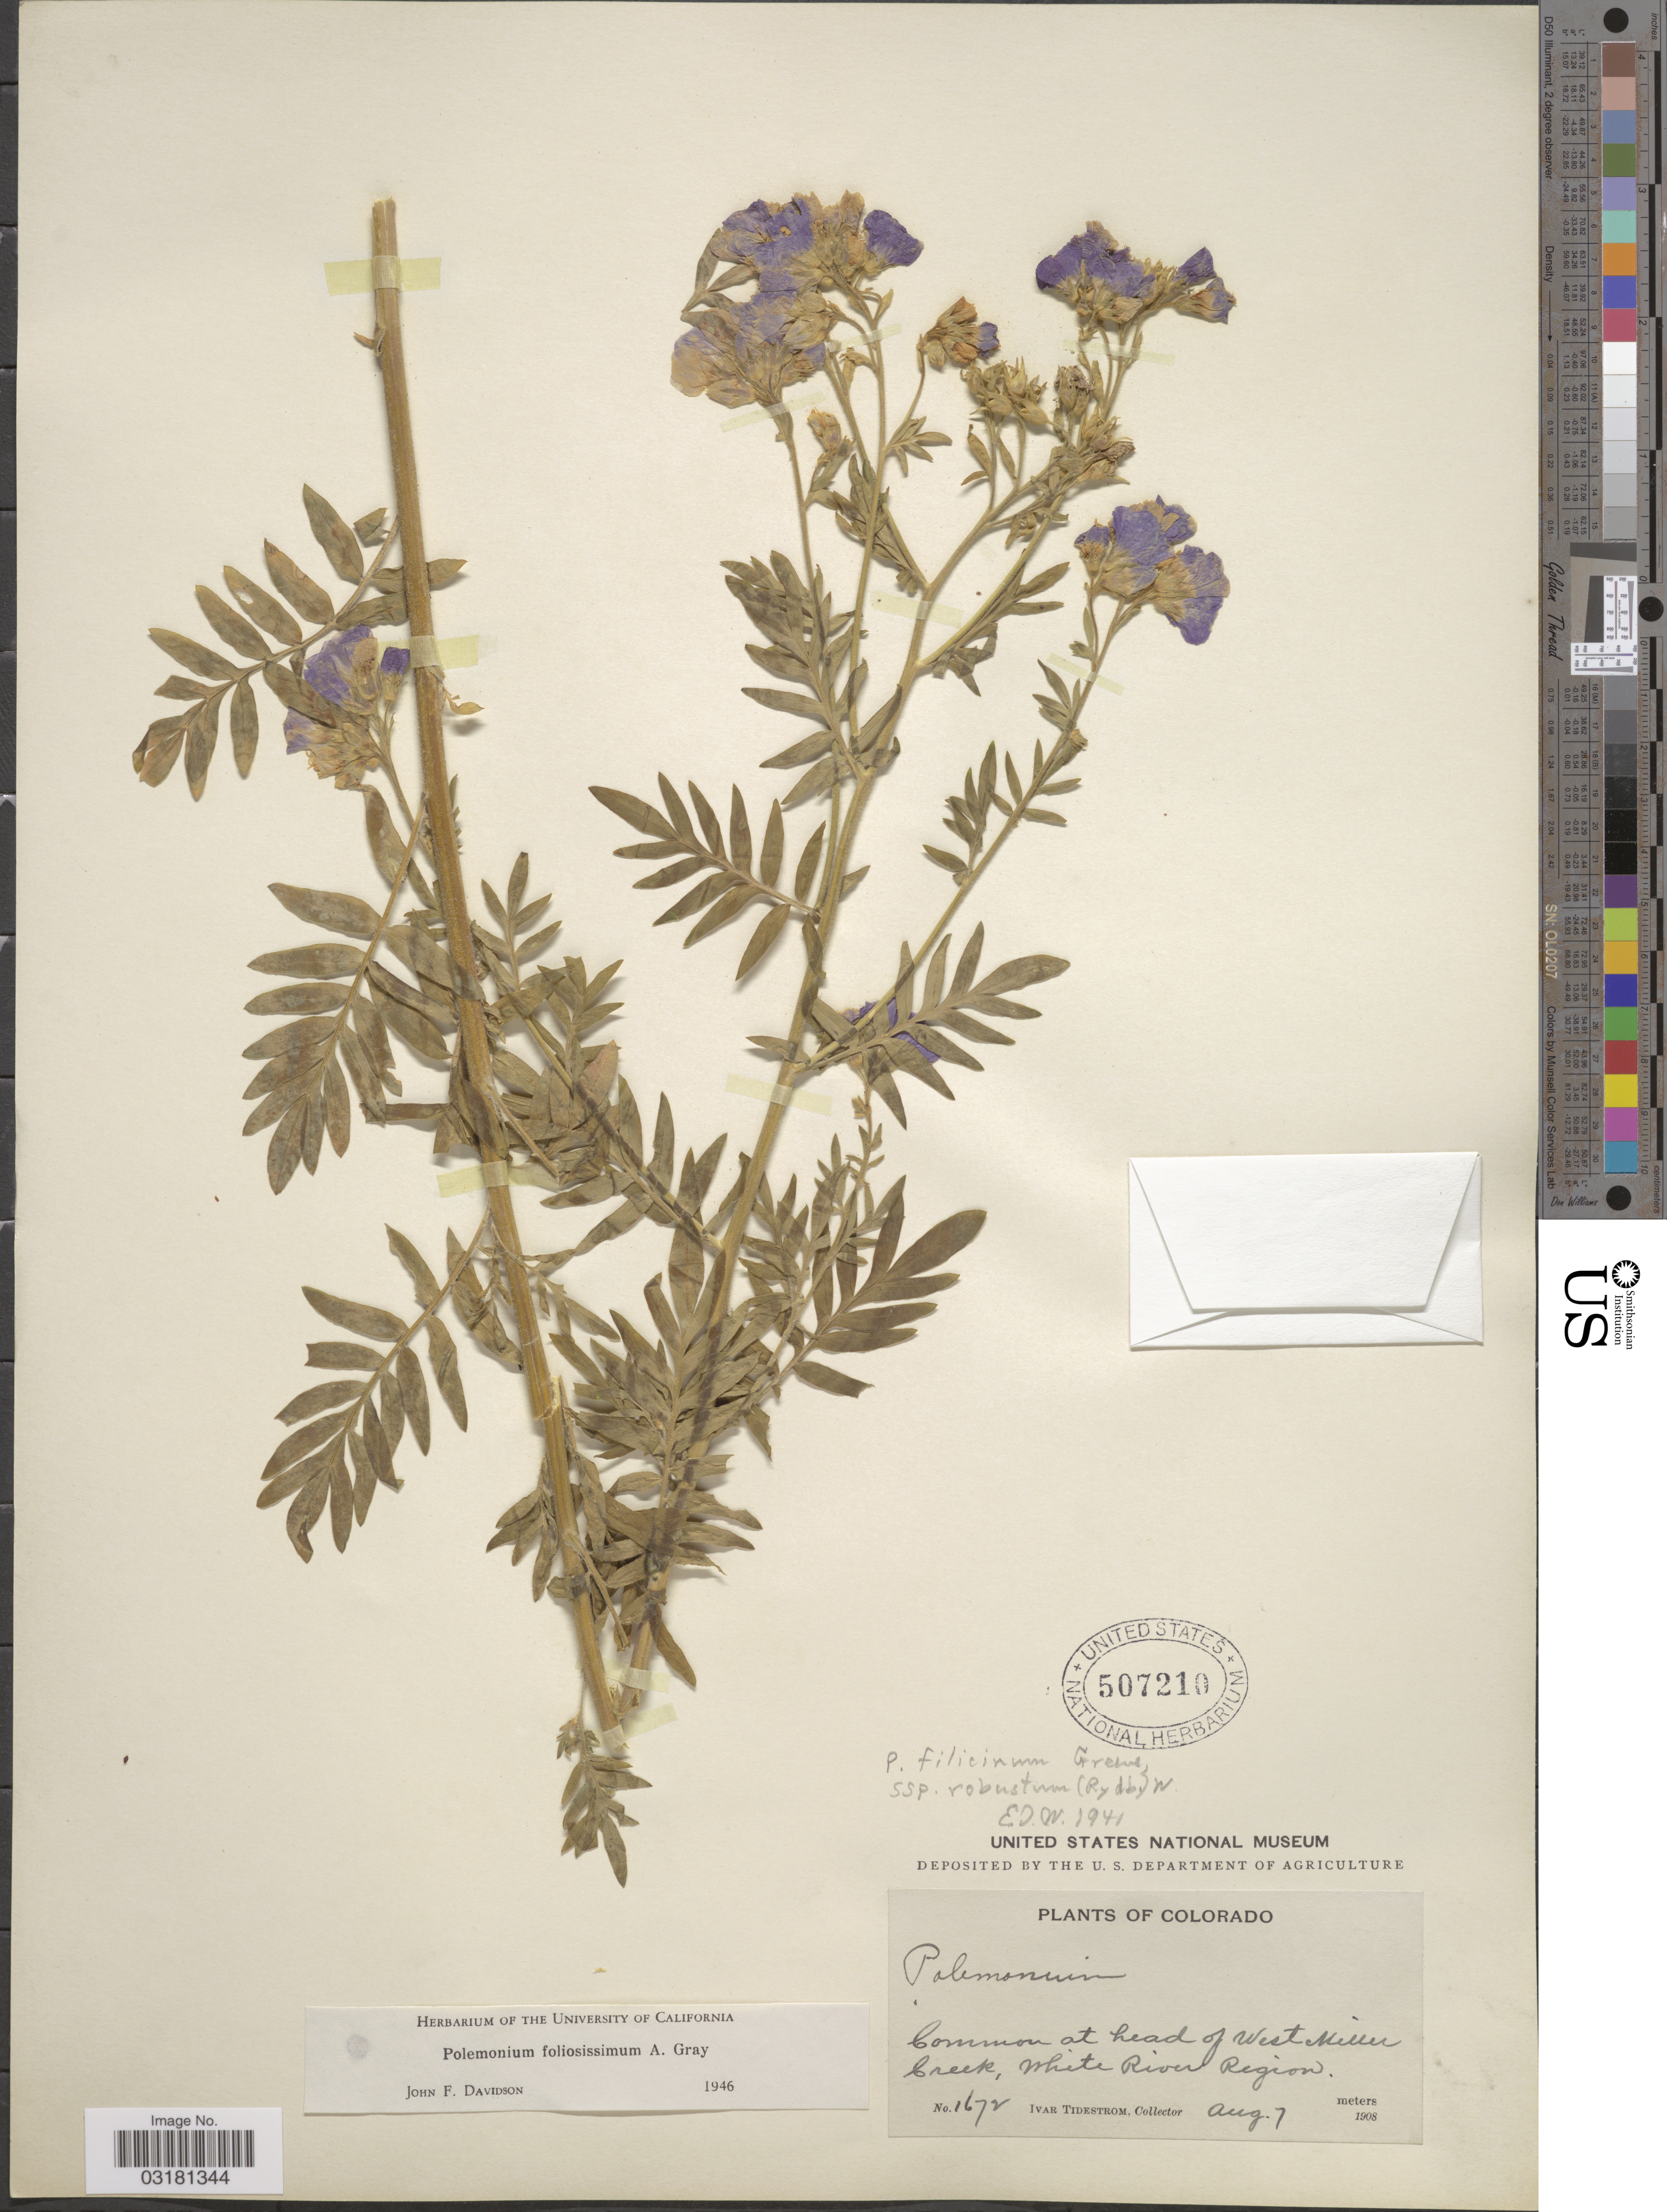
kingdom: Plantae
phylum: Tracheophyta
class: Magnoliopsida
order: Ericales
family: Polemoniaceae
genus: Polemonium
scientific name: Polemonium foliosissimum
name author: A. Gray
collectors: I. F. Tidestrom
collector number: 1672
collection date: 1908-08-07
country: United States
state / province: Colorado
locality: Head of West Miller Creek, White River Region.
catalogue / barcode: US 507210